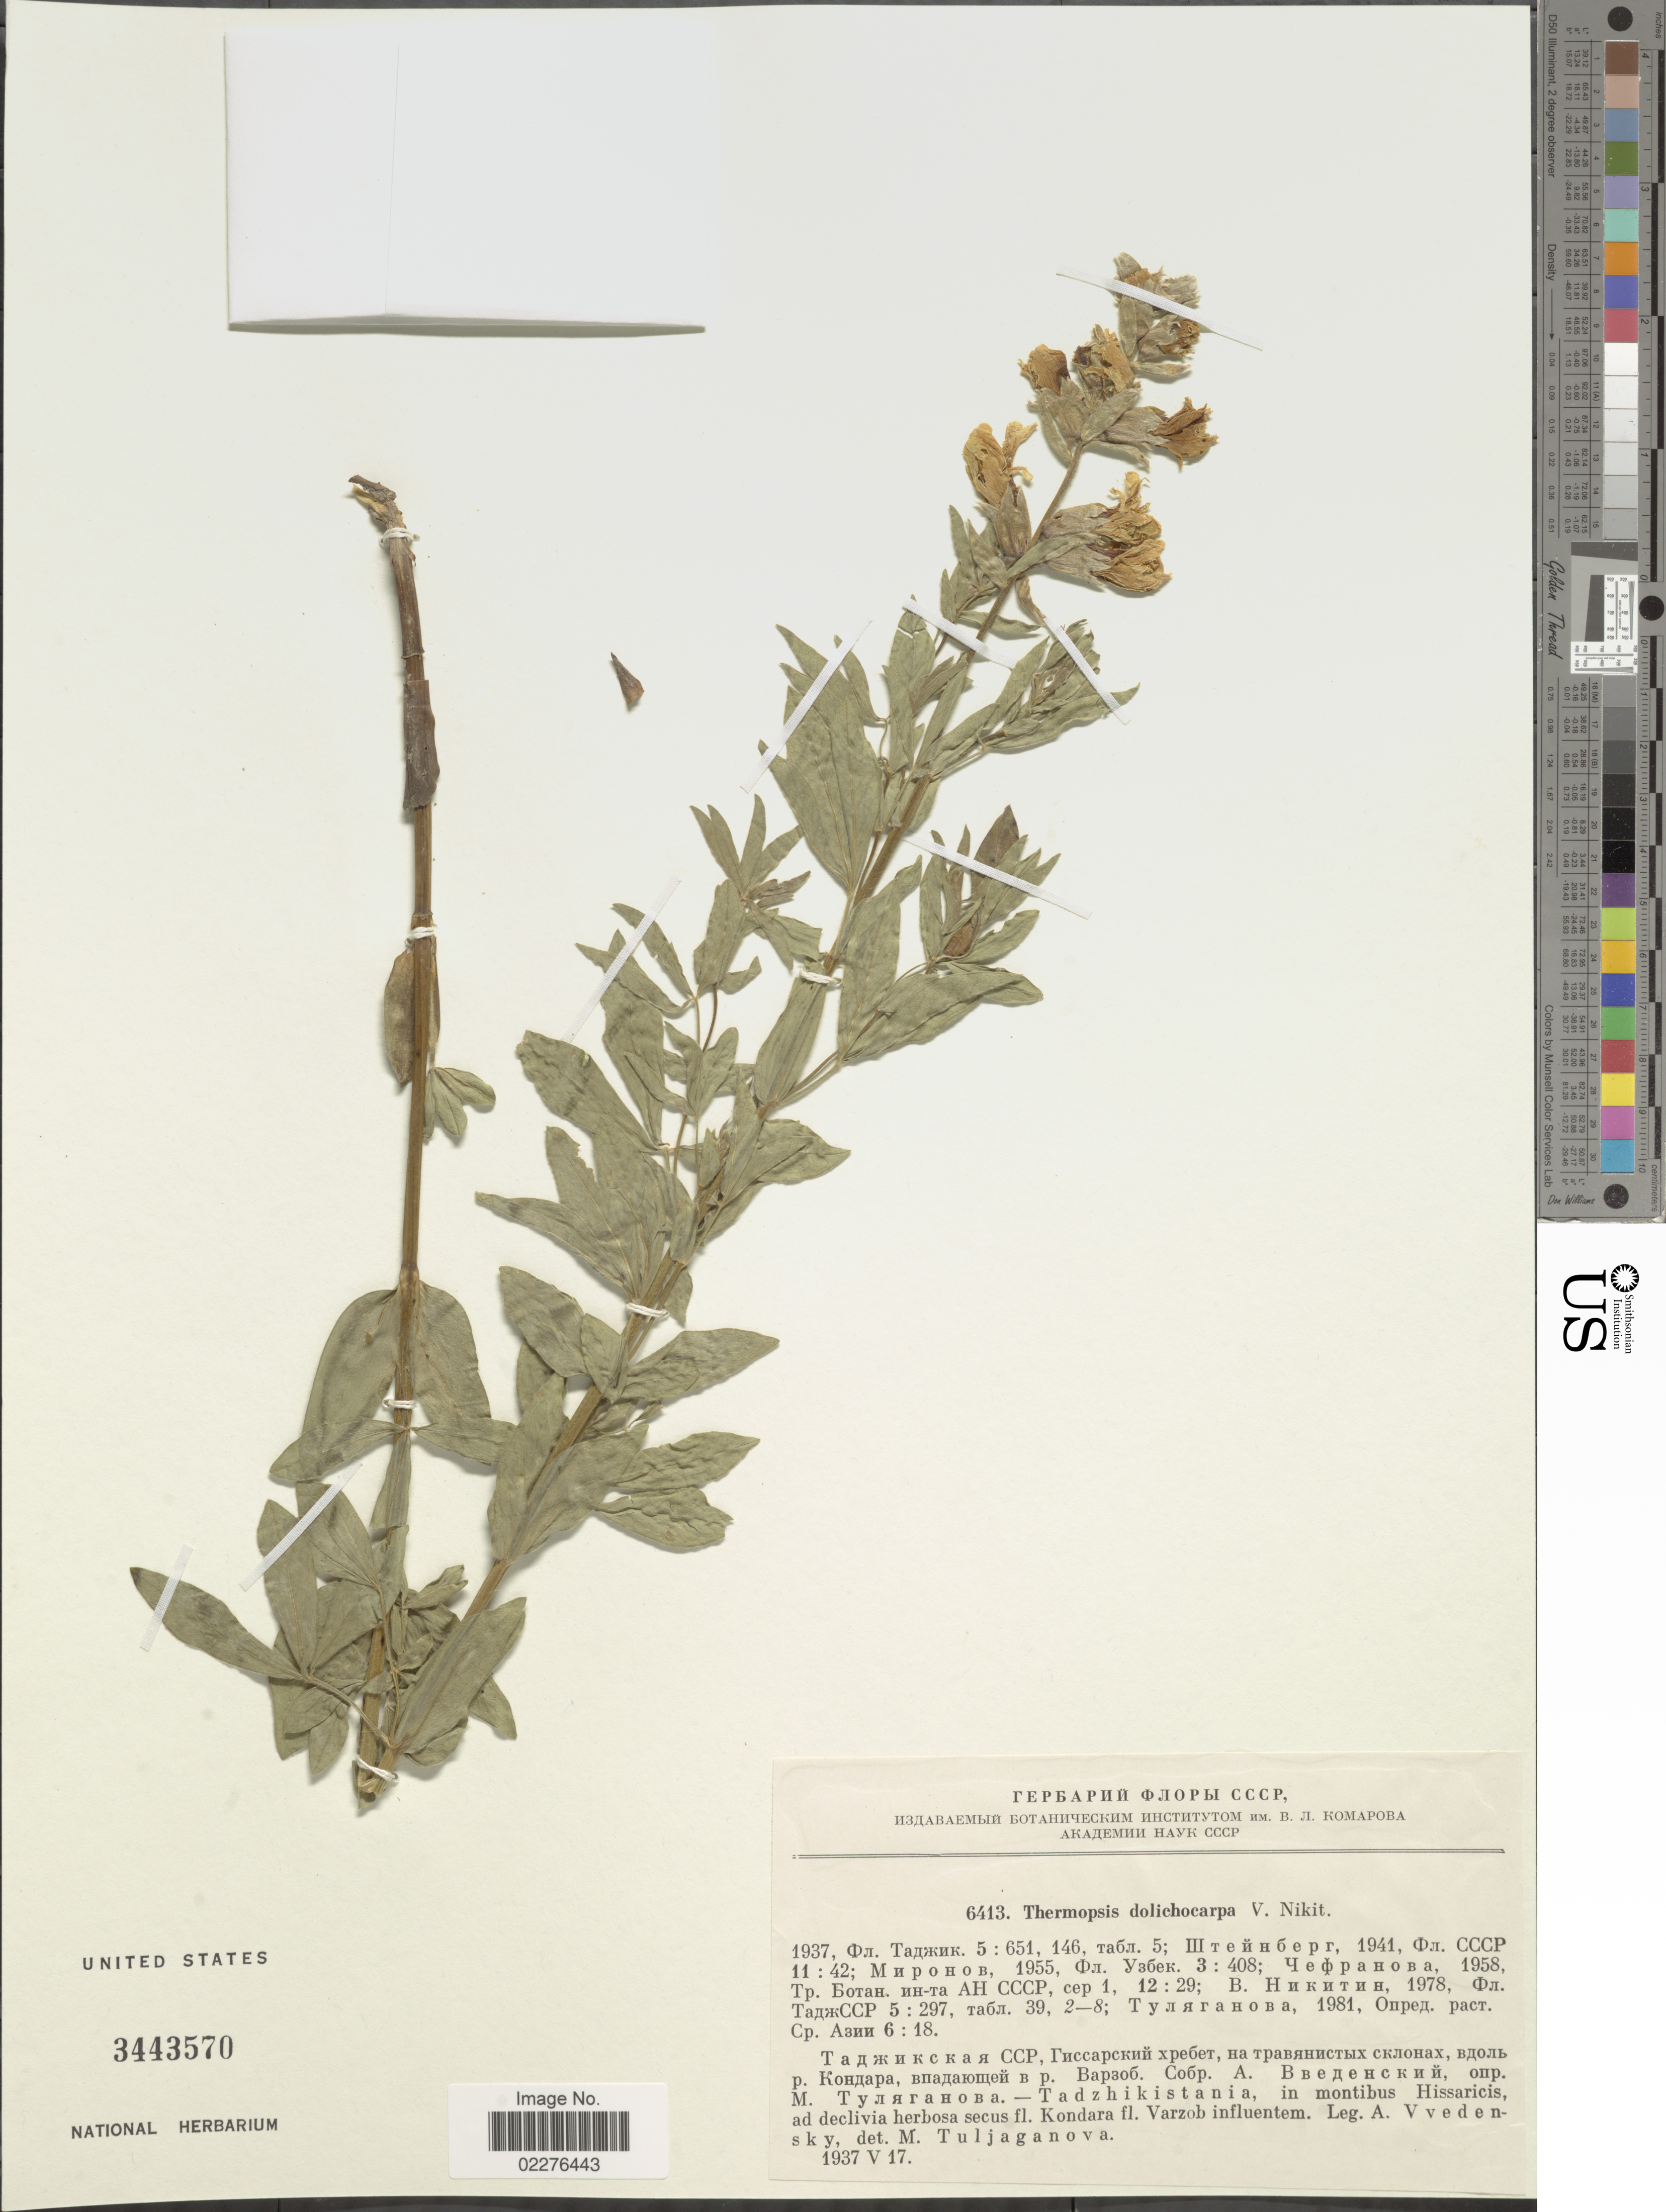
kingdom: Plantae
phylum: Tracheophyta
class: Magnoliopsida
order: Fabales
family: Fabaceae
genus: Thermopsis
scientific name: Thermopsis dolichocarpa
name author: V.A. Nikitin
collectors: A. Vvedensky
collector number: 6413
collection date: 1937-05-17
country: Tajikistan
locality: In montibus Hissaricis ad declivia herbosa secus fl. Kondara fl. Varzob influentem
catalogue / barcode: US 3443570